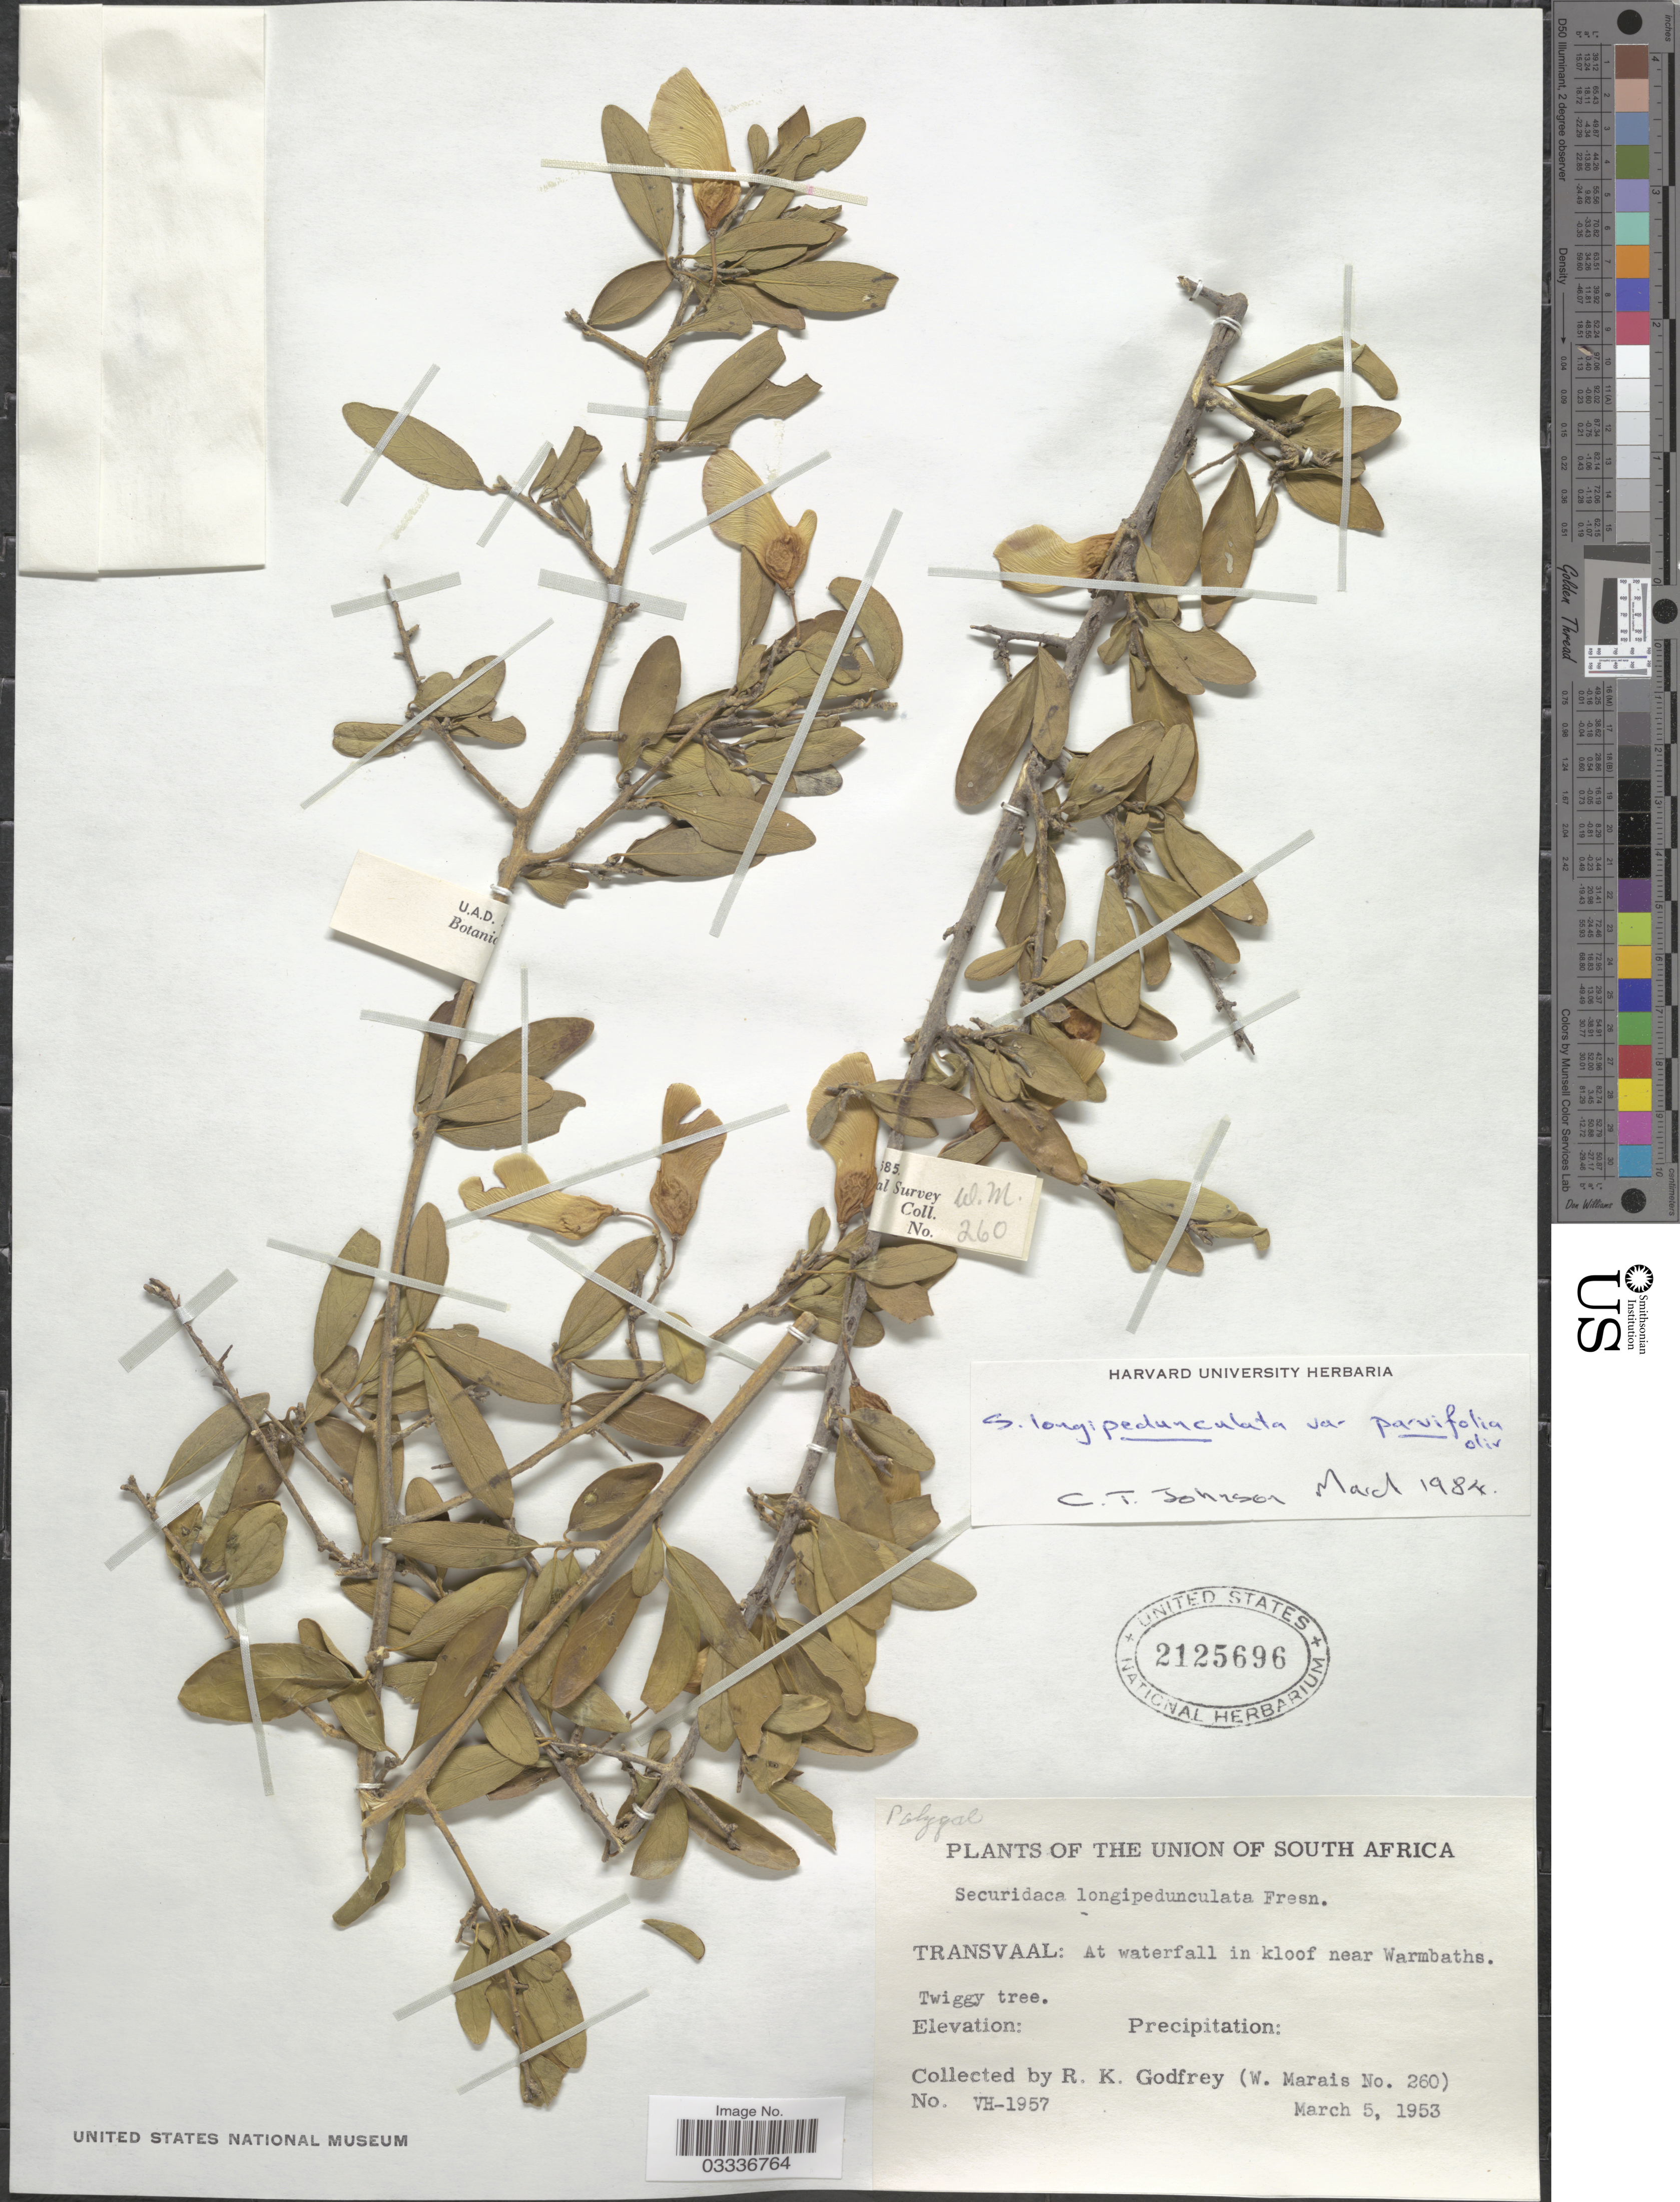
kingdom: Plantae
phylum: Tracheophyta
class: Magnoliopsida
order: Fabales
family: Polygalaceae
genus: Securidaca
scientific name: Securidaca longepedunculata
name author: Fresen.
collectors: R. K. Godfrey & W. Marais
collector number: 260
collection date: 1953-03-05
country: South Africa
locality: Union of South Africa. Transvaal: At waterfall in kloof near Warmbaths.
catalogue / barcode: US 2125696